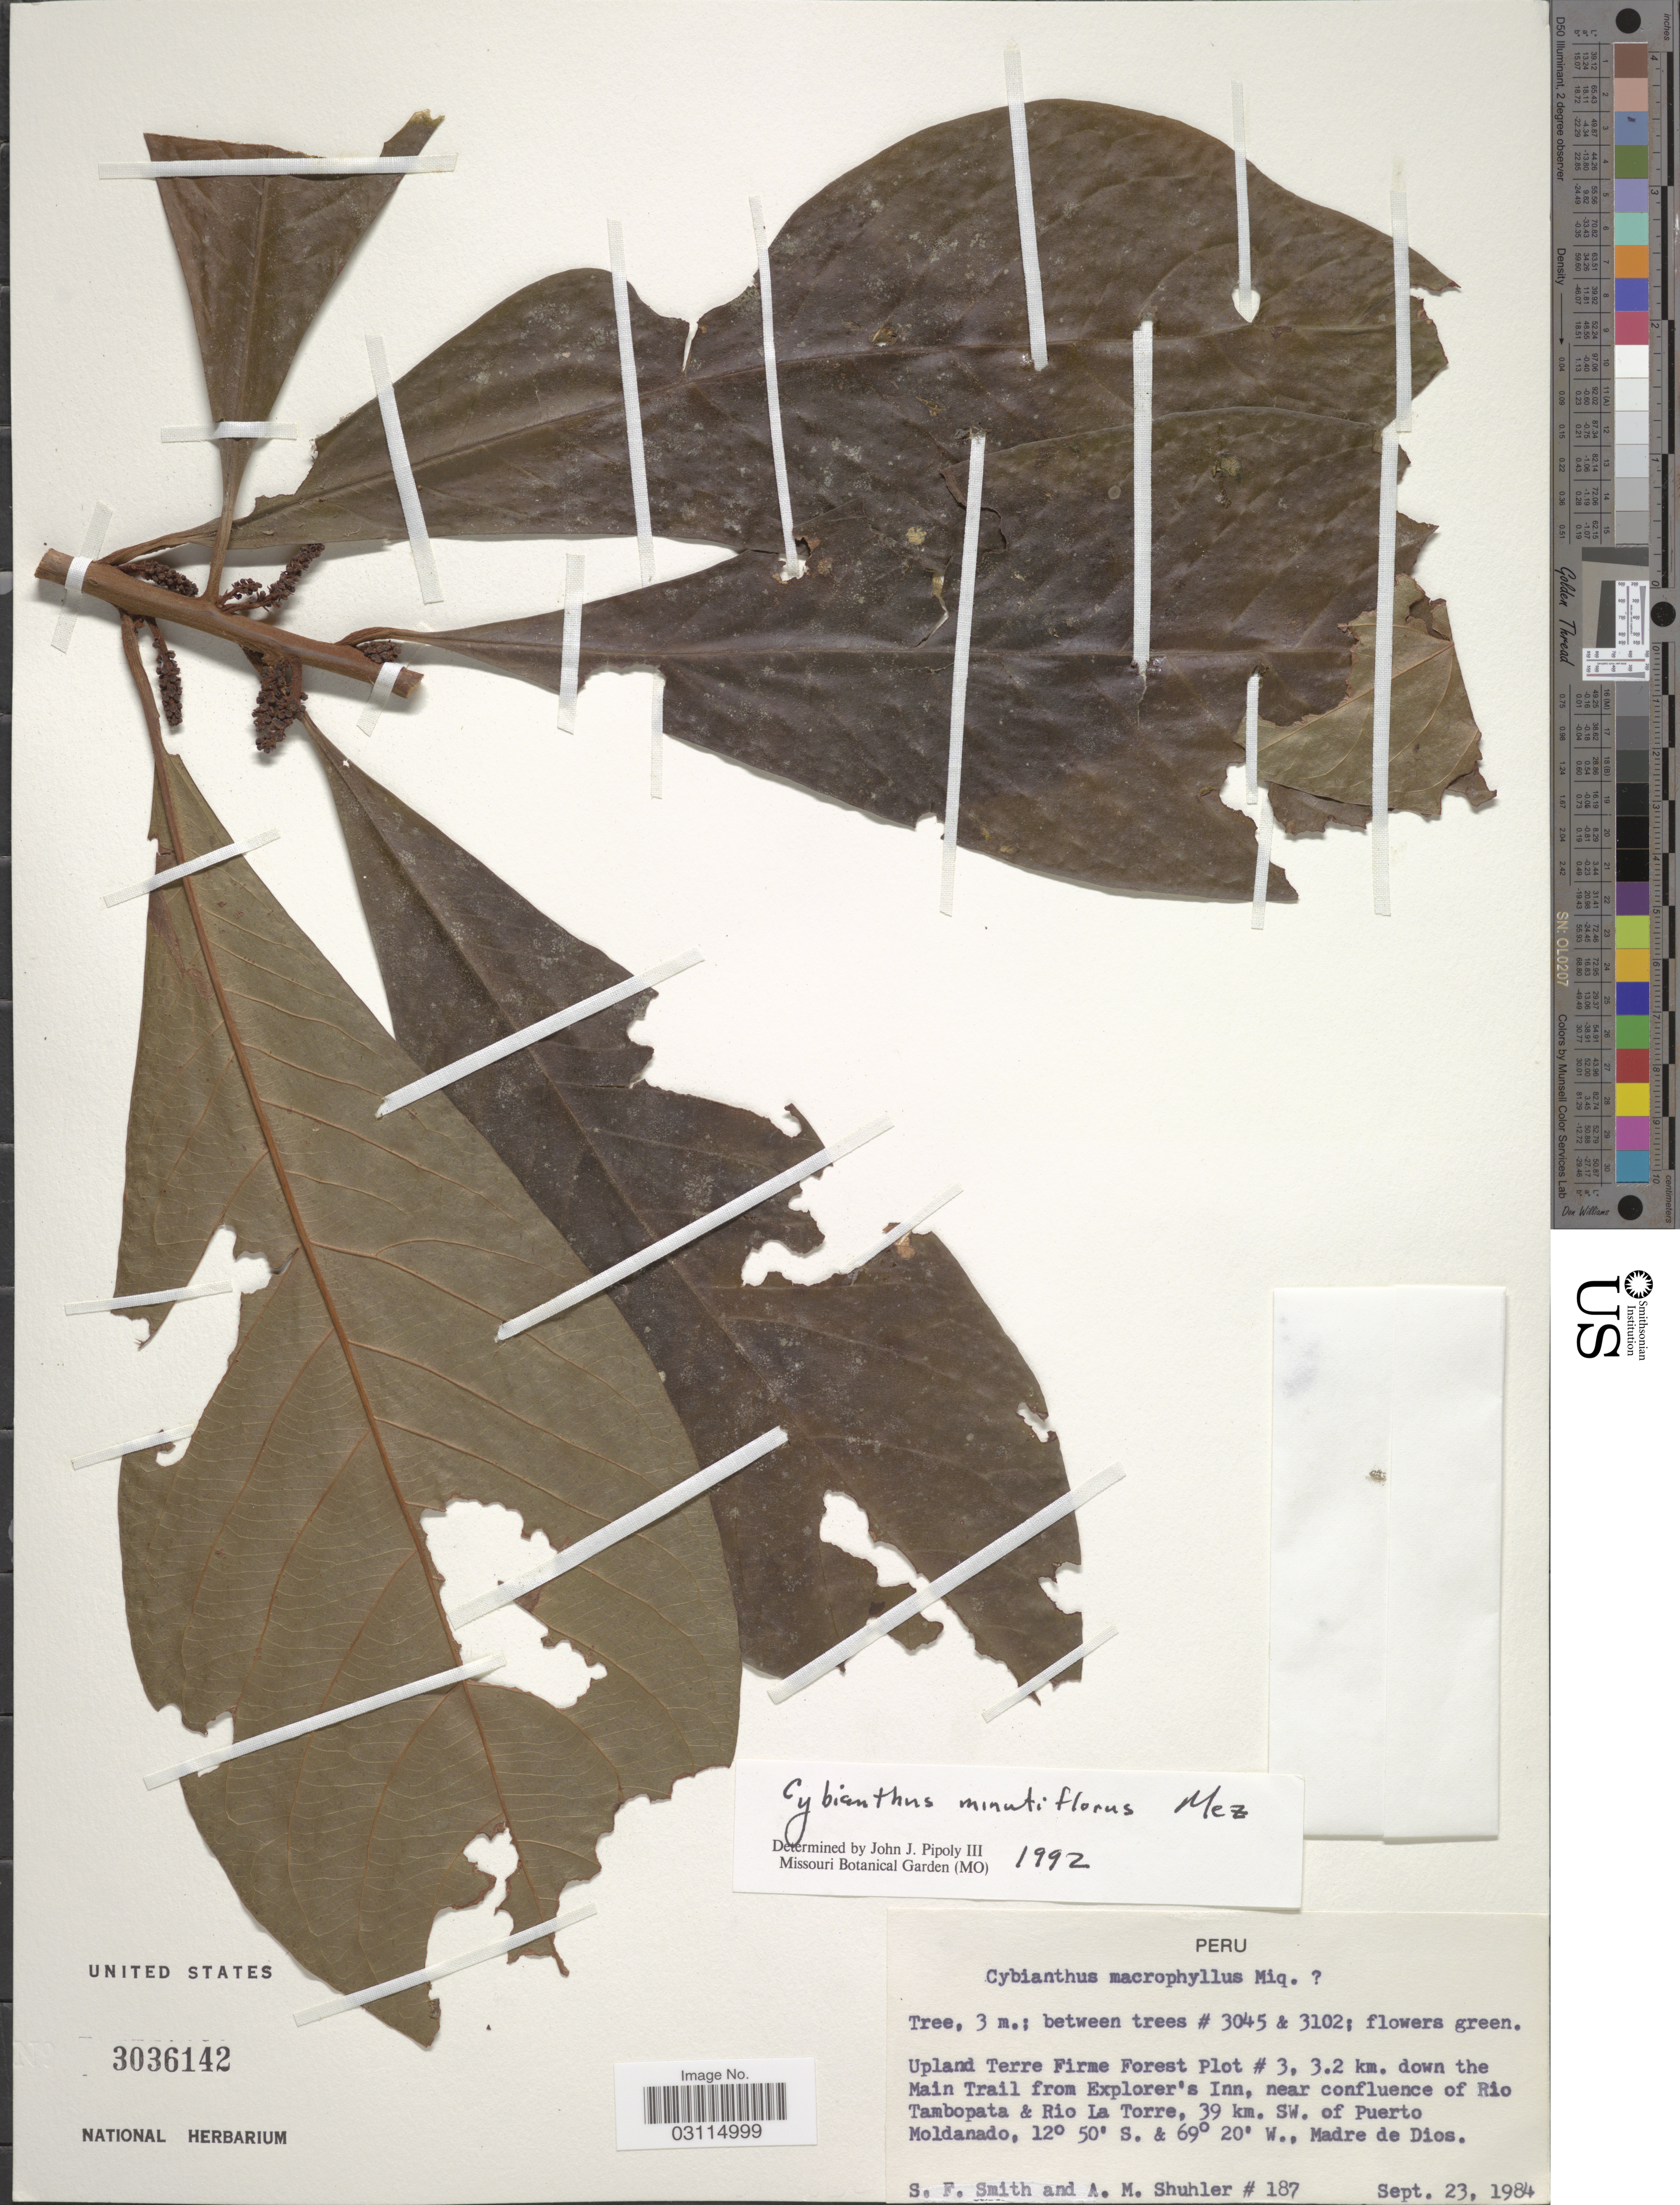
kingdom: Plantae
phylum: Tracheophyta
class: Magnoliopsida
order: Ericales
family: Primulaceae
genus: Cybianthus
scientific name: Cybianthus minutiflorus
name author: Mez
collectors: S.F. Smith & A. Shuhler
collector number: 187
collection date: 1984-09-23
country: Peru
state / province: Madre de Dios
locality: Upland Terre Firme Forest Plot # 3, 3.2 km. down the Main Trail from Explorer's Inn, near confluence of Rio Tambopata & Rio La Torre, 39 km. SW. of Puerto Moldanado.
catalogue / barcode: US 3036142